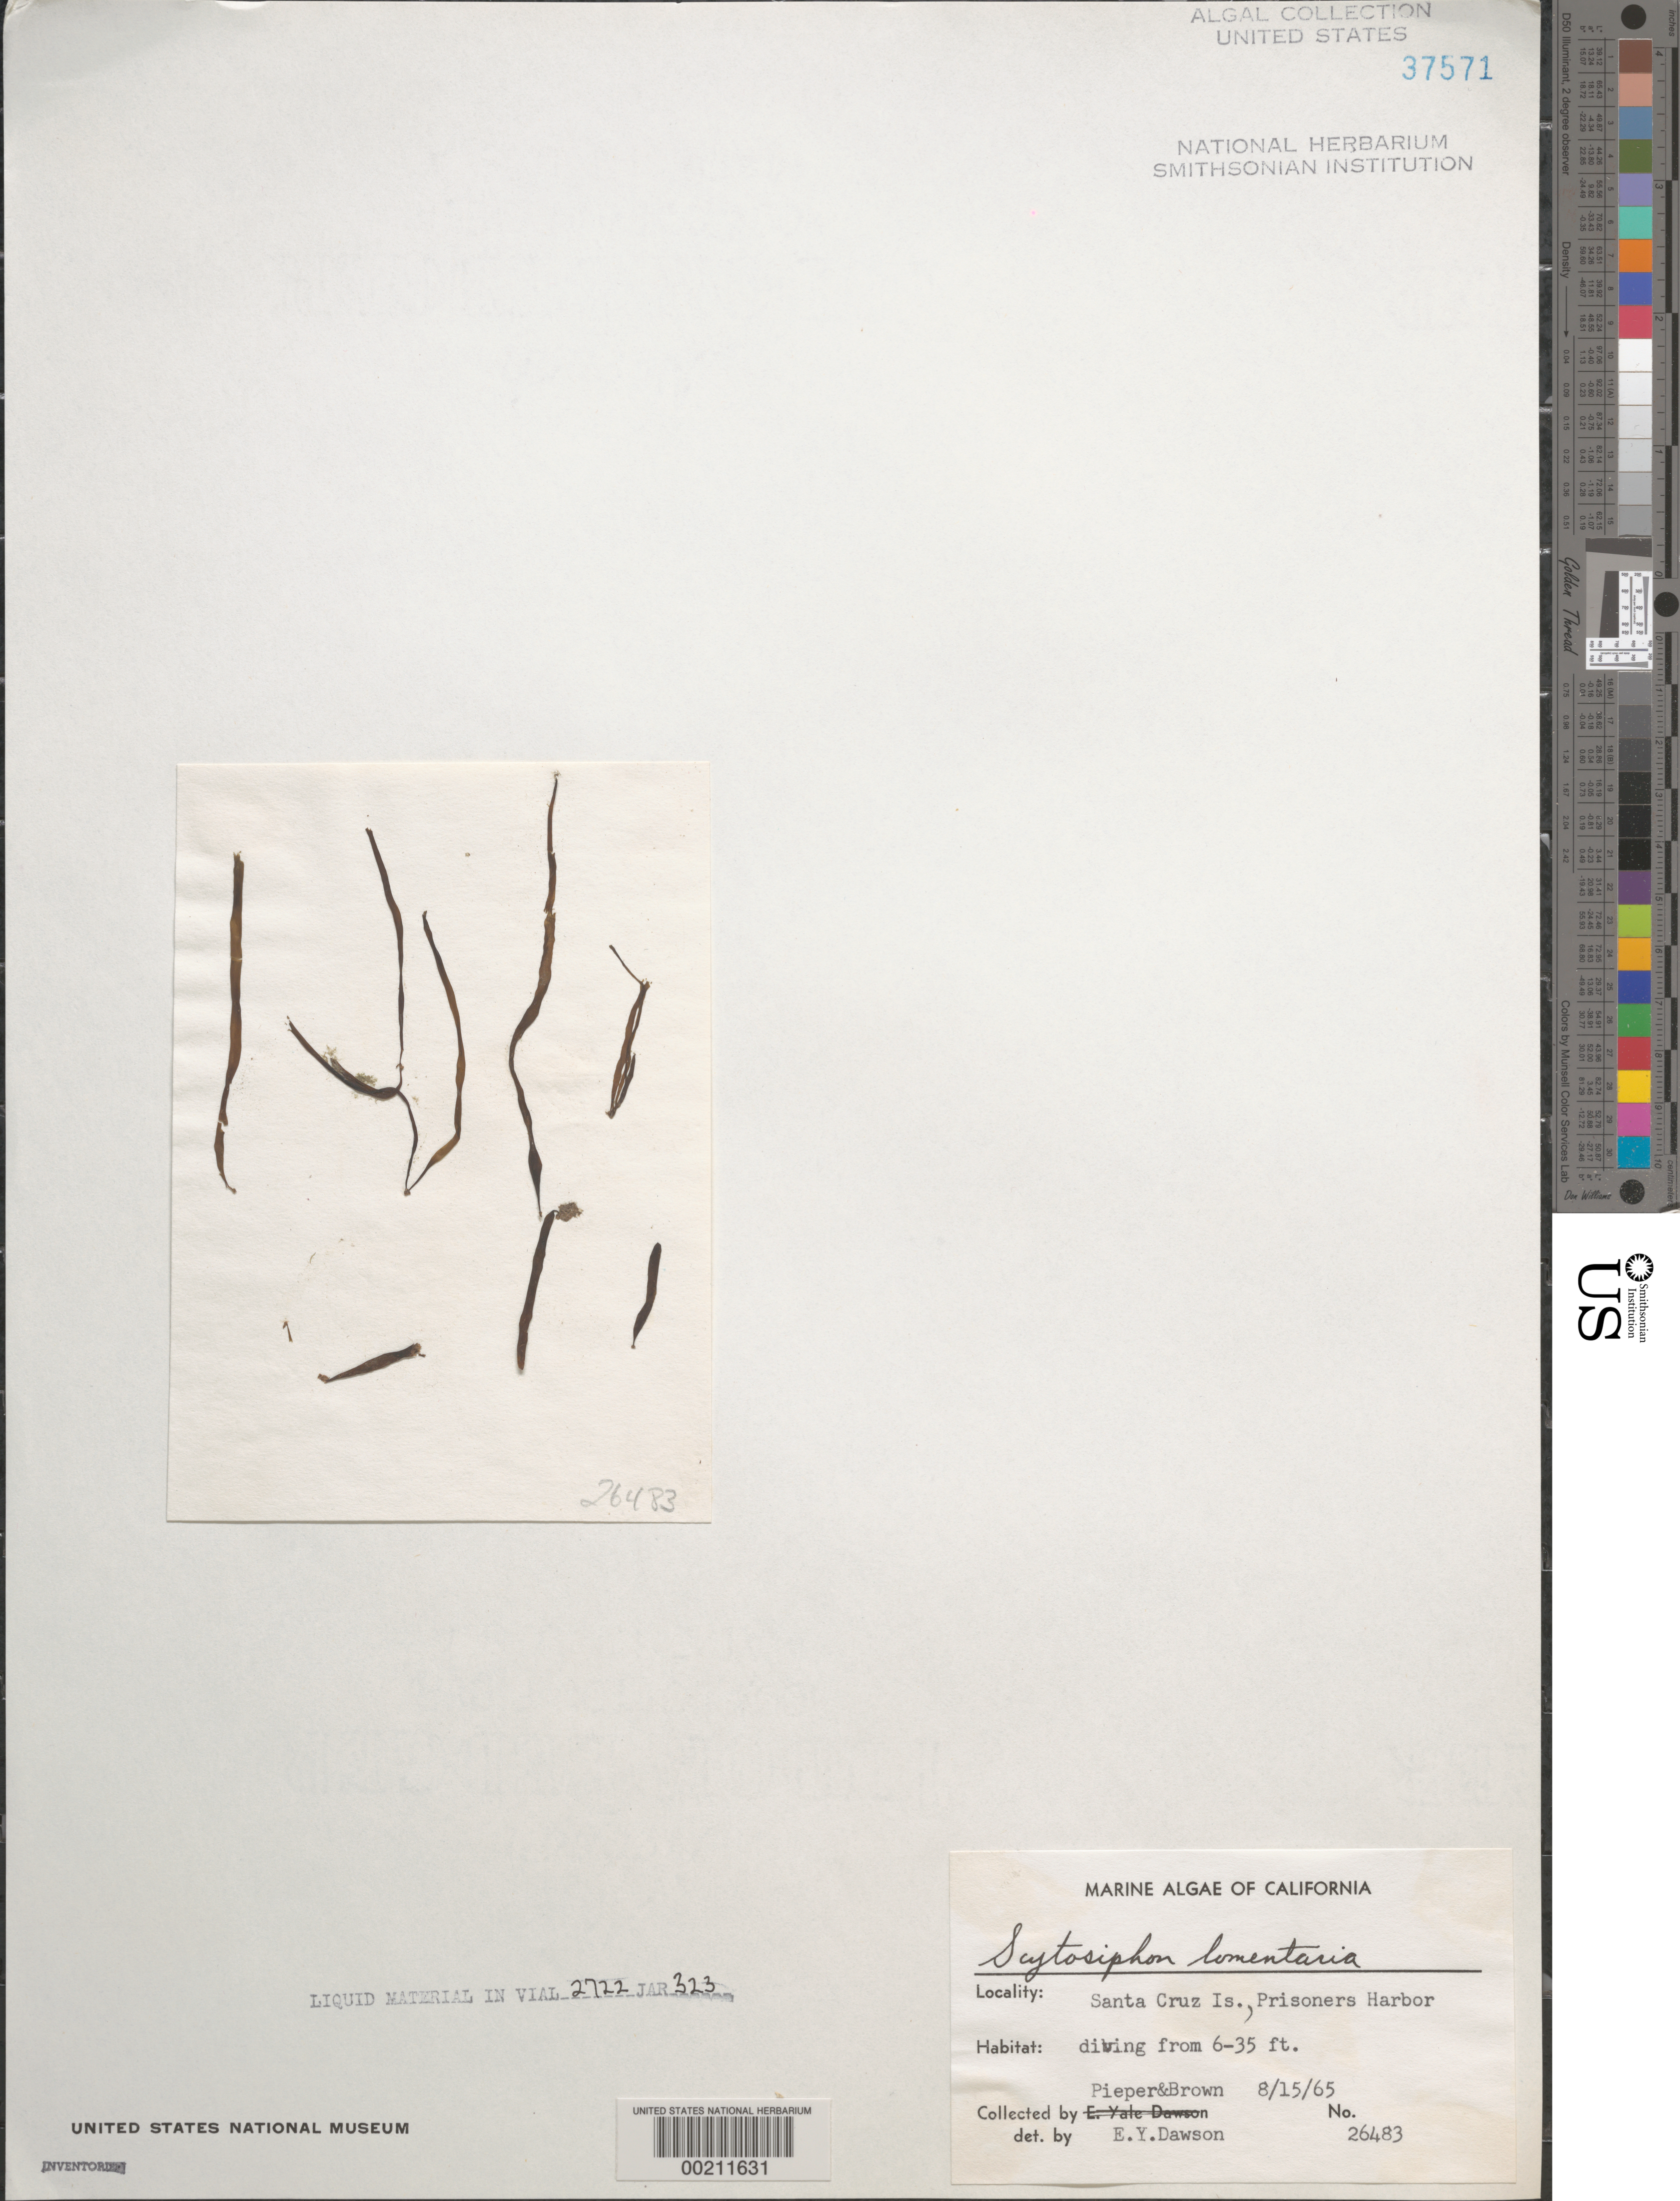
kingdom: Chromista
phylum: Ochrophyta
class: Phaeophyceae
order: Scytosiphonales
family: Scytosiphonaceae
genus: Scytosiphon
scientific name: Scytosiphon lomentaria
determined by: Dawson, E. Y.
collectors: D. Pieper & D. Brown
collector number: EYD 26483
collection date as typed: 15 Aug 1965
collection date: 1965-08-15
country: United States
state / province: California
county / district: Santa Barbara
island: Santa Cruz Island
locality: Prisoner's Harbor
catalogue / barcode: US 37571